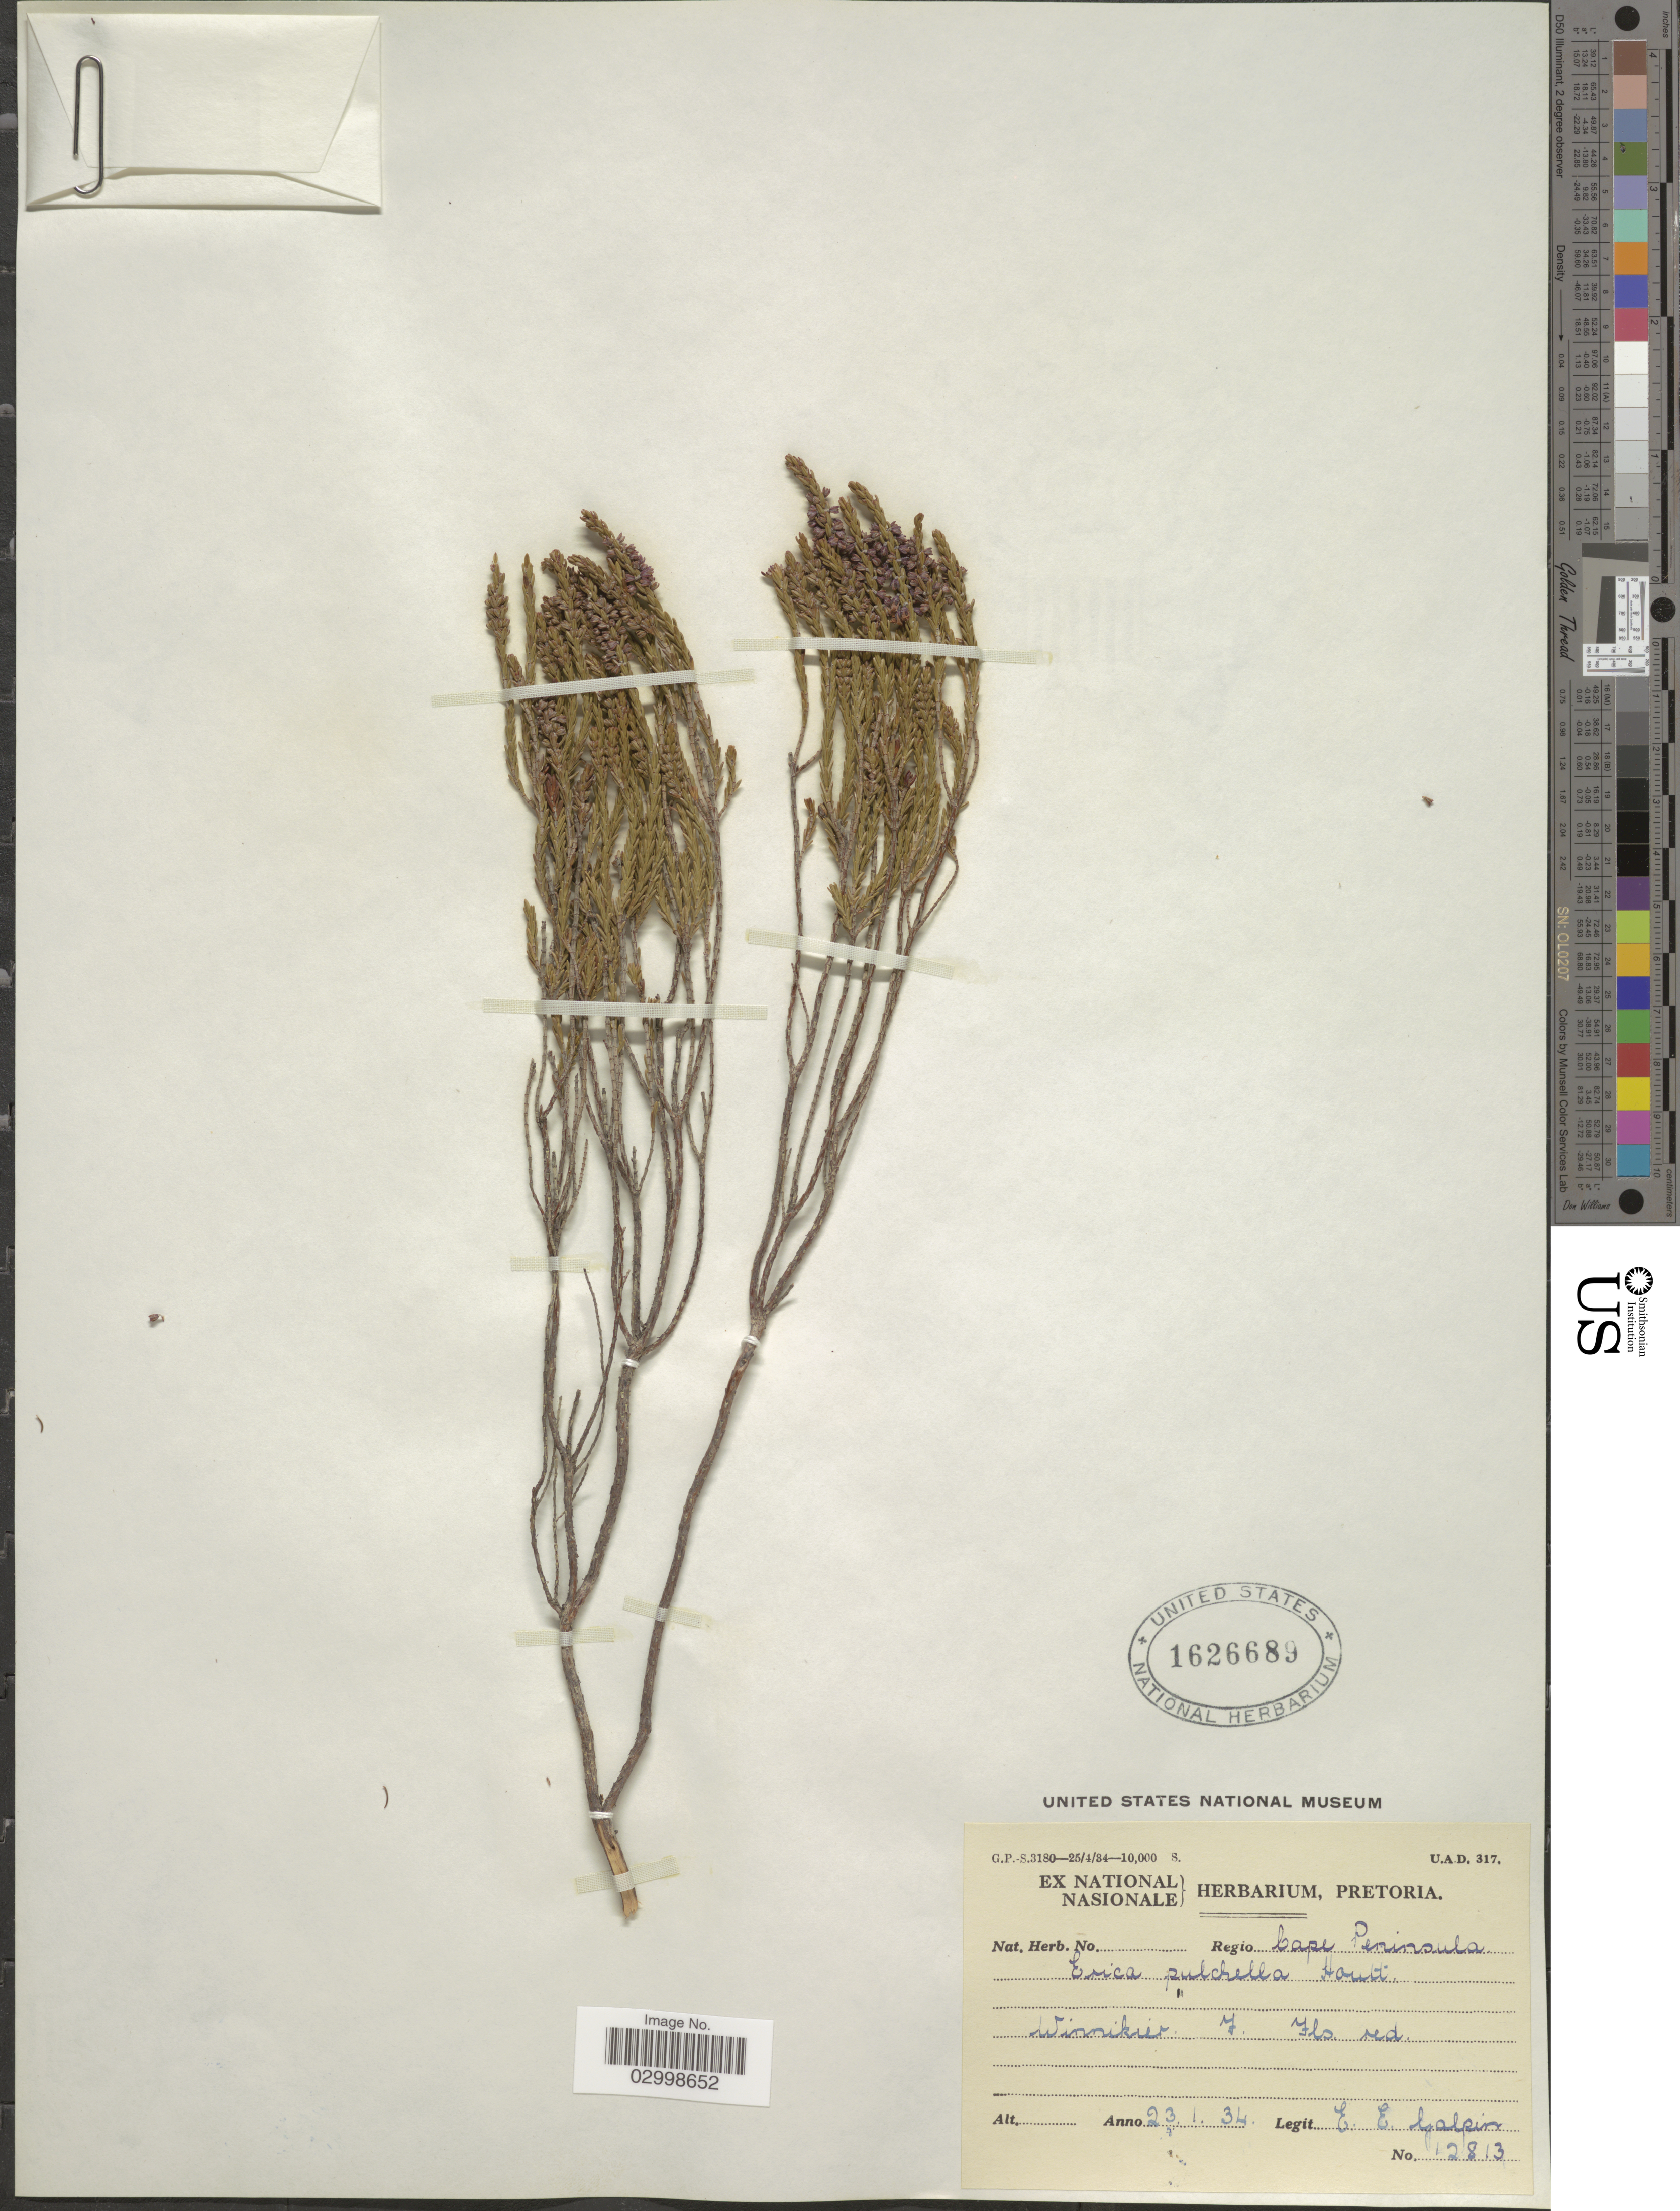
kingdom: Plantae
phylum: Tracheophyta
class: Magnoliopsida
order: Ericales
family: Ericaceae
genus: Erica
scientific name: Erica pulchella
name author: Houtt.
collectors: E. Galpin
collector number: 12813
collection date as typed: Transcribed d/m/y: 23/1/34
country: South Africa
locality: Regio Cape Peninsula. Winnikier.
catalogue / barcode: US 1626689